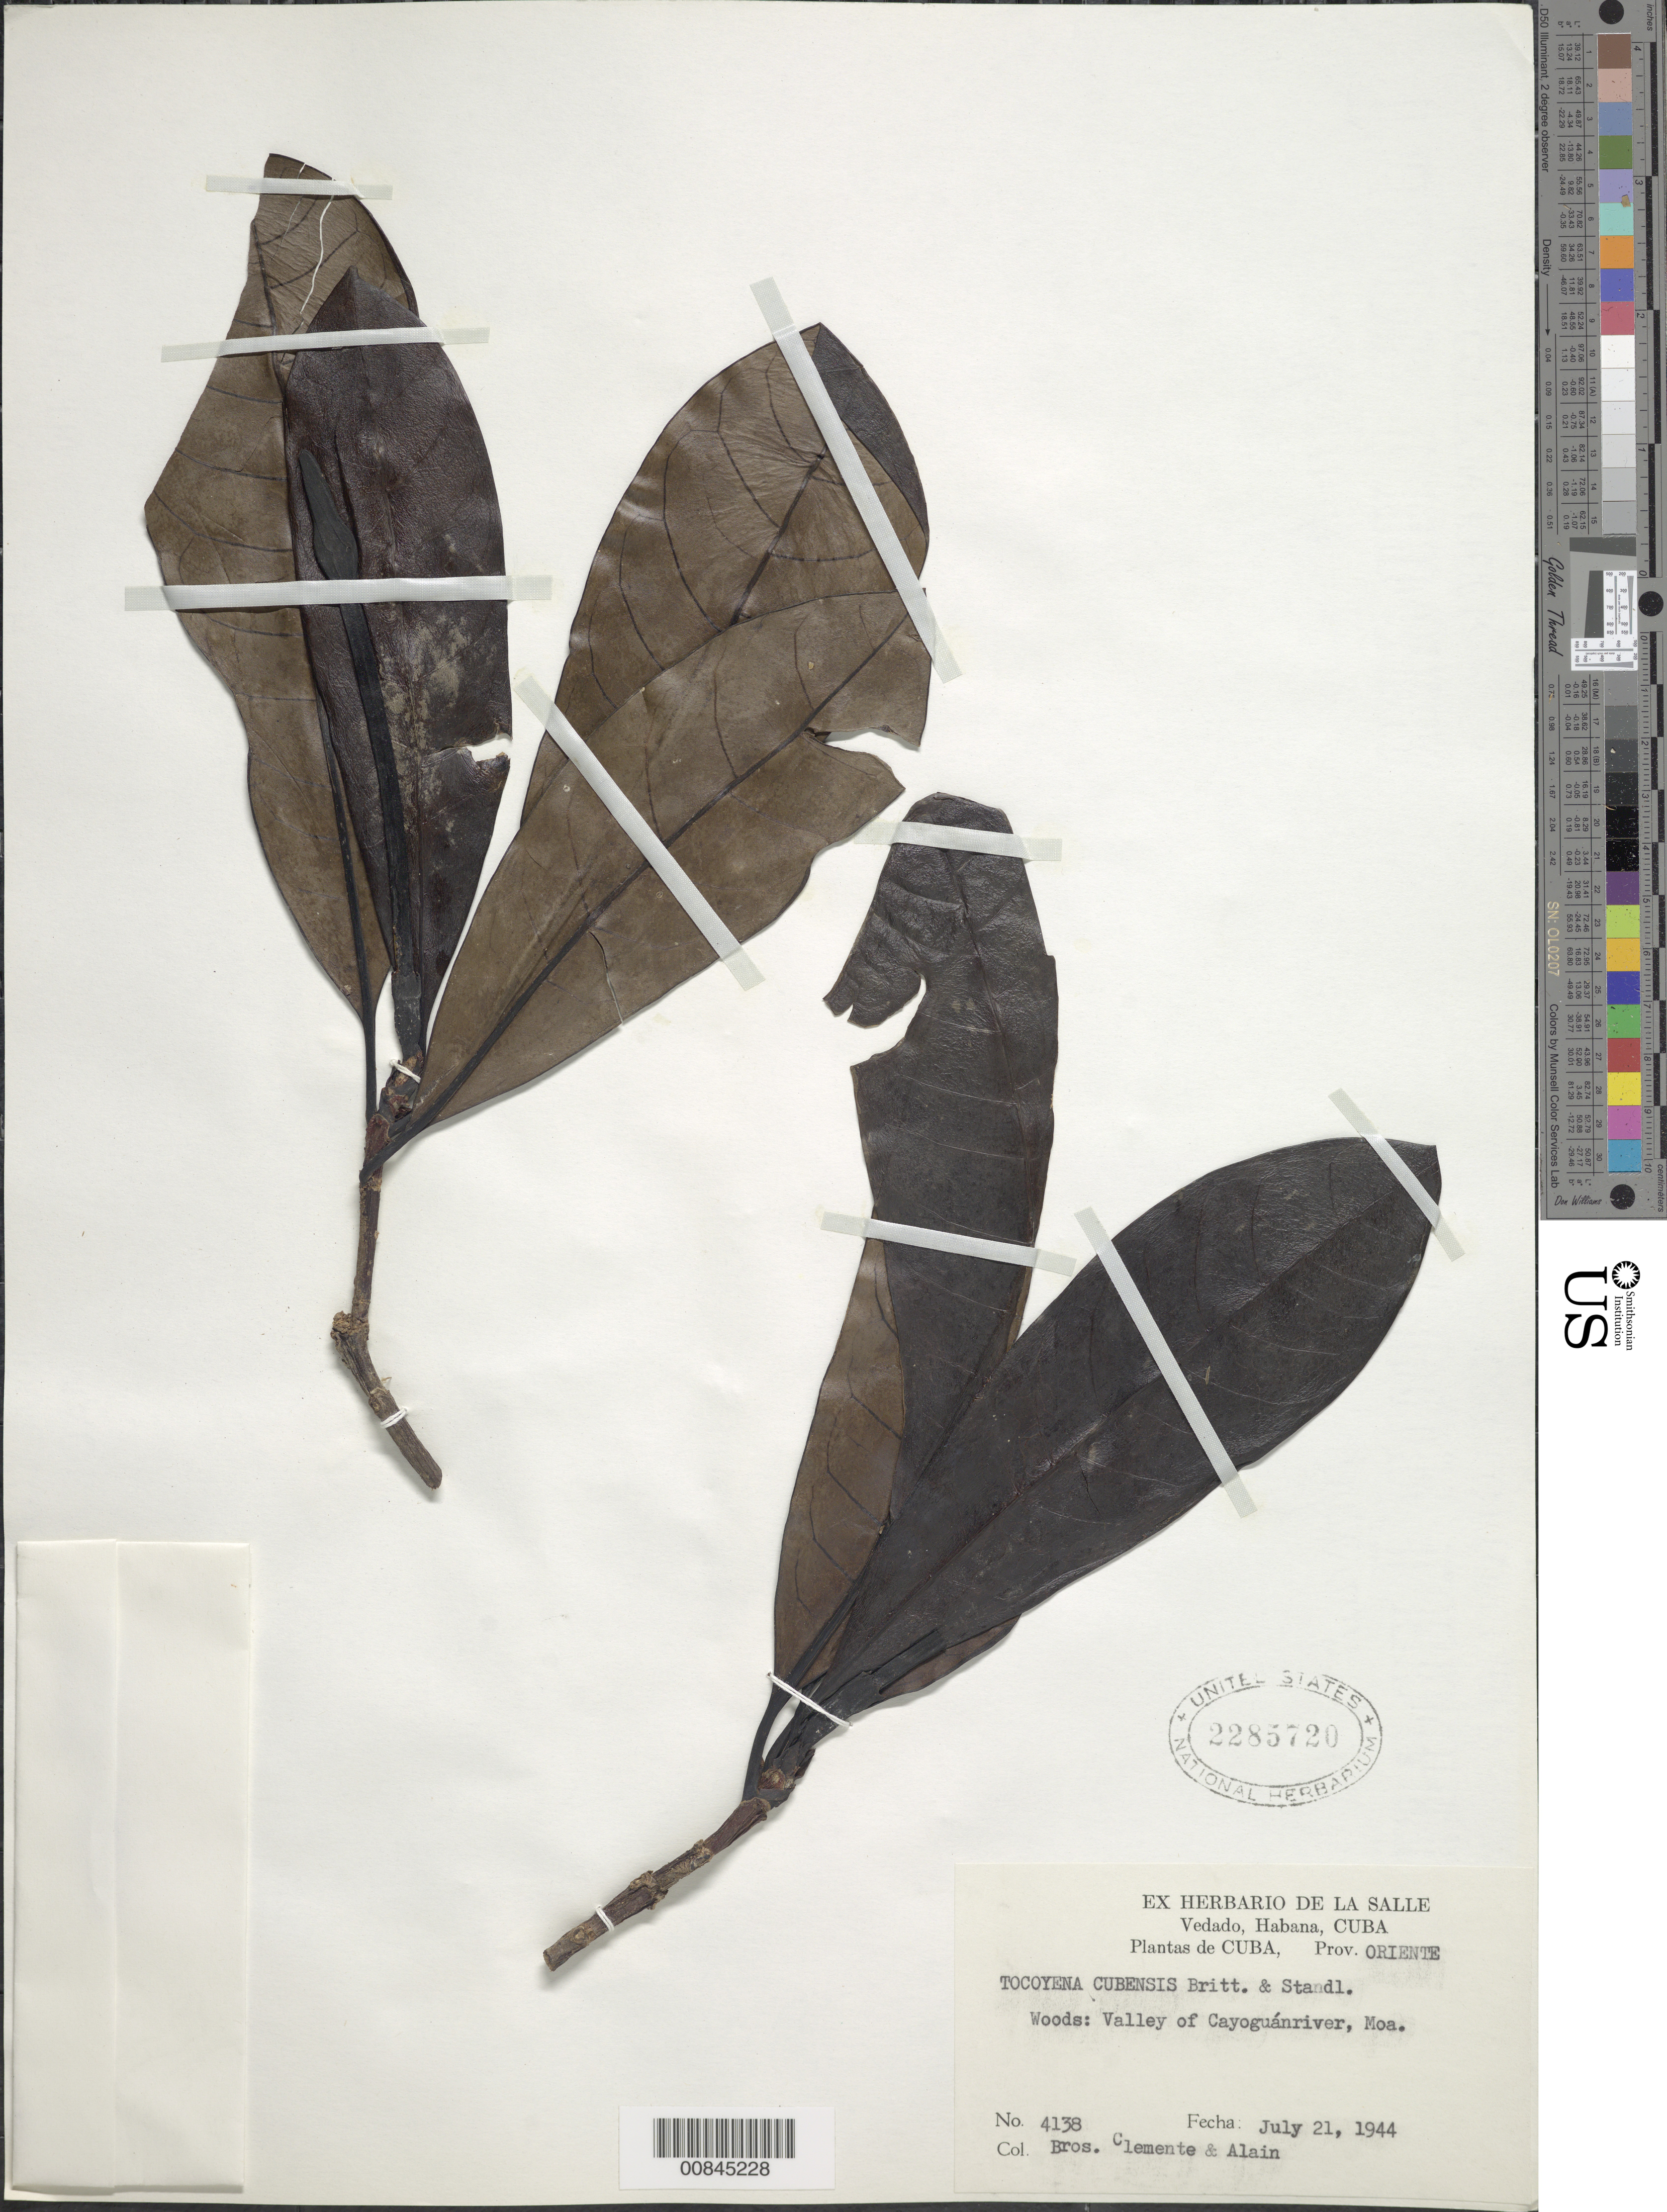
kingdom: Plantae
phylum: Tracheophyta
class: Magnoliopsida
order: Gentianales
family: Rubiaceae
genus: Tocoyena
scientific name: Tocoyena cubensis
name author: Britton ex Standl.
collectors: Bro. Clemente & A. H. Liogier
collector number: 4138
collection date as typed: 21 Jul 1944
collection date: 1944-07-21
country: Cuba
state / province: Oriente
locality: Valley of Cayoguán River, Moa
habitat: Woods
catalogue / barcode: US 2285720